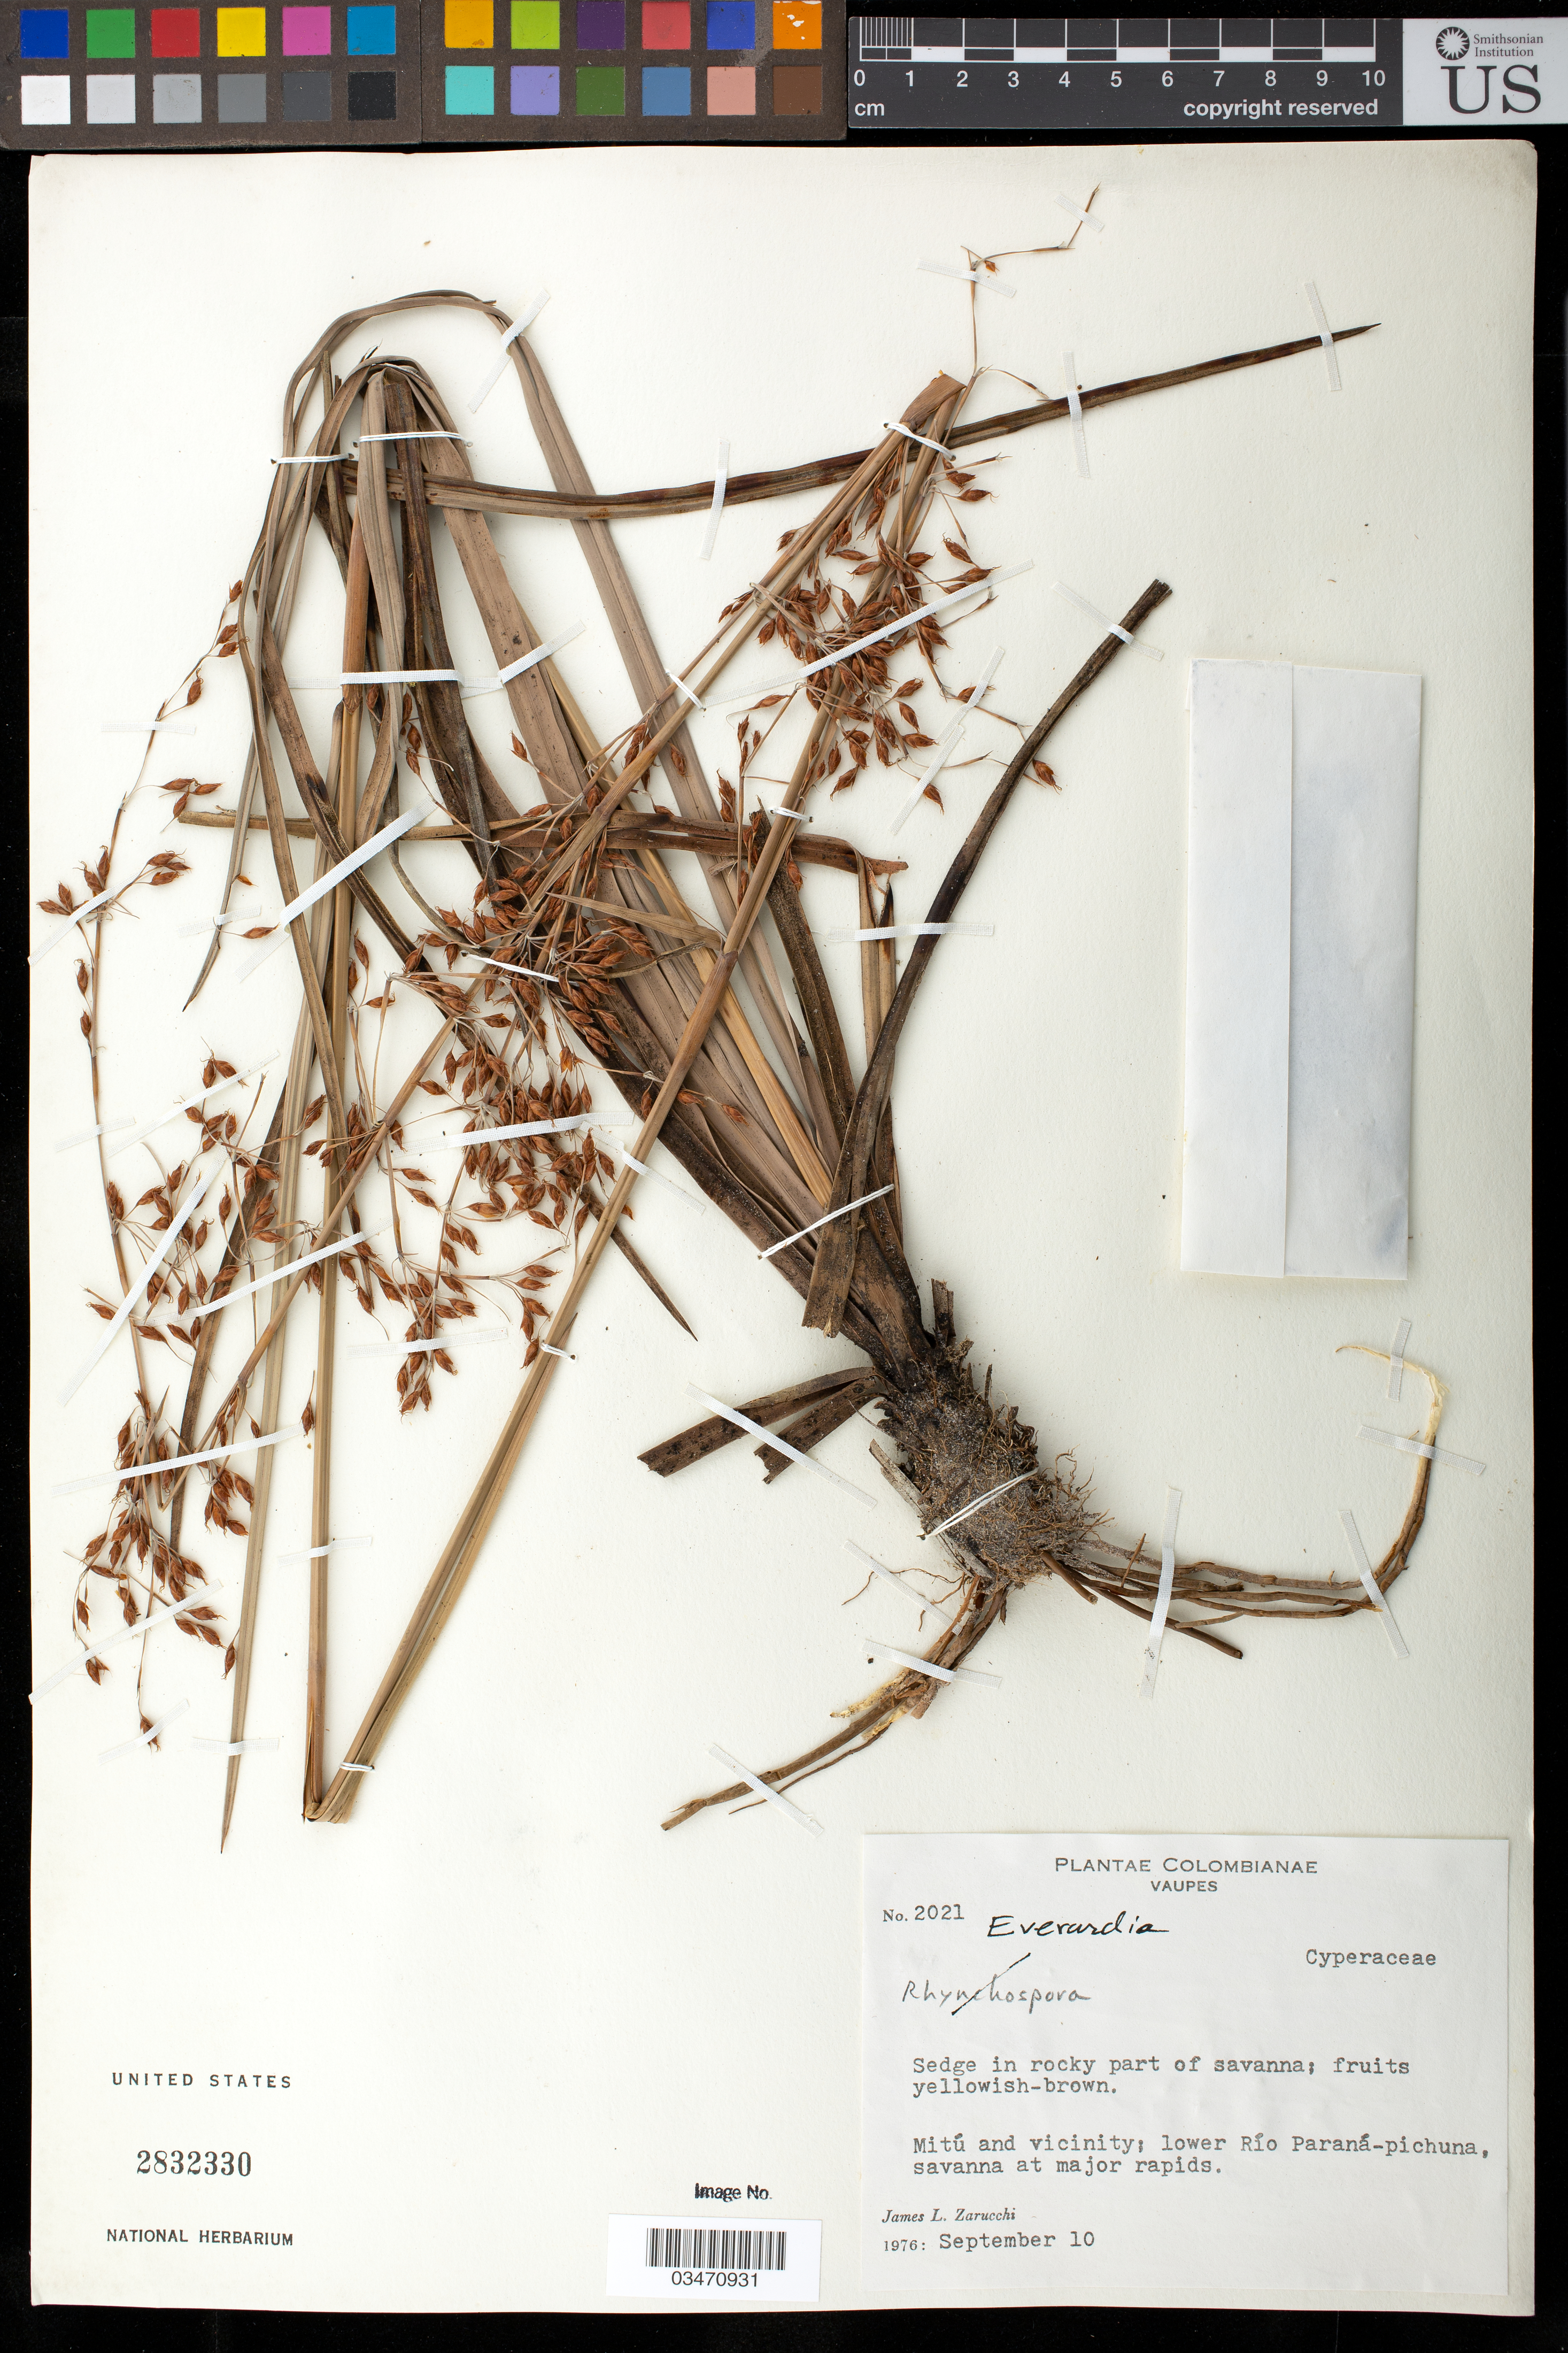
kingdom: Plantae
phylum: Tracheophyta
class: Liliopsida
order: Poales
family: Cyperaceae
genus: Lagenocarpus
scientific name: Lagenocarpus sp.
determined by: Strong, Mark T., (BOT), Smithsonian Institution - National Museum of Natural History (UNITED STATES)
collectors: J. L. Zarucchi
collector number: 2021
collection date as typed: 9/10/1976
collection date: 1976-09-10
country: Colombia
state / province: Vaupés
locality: Vaupes: Mitú and vicinity, lower Río Paraná-pichuna savanna at major rapids.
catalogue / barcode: US 2832330